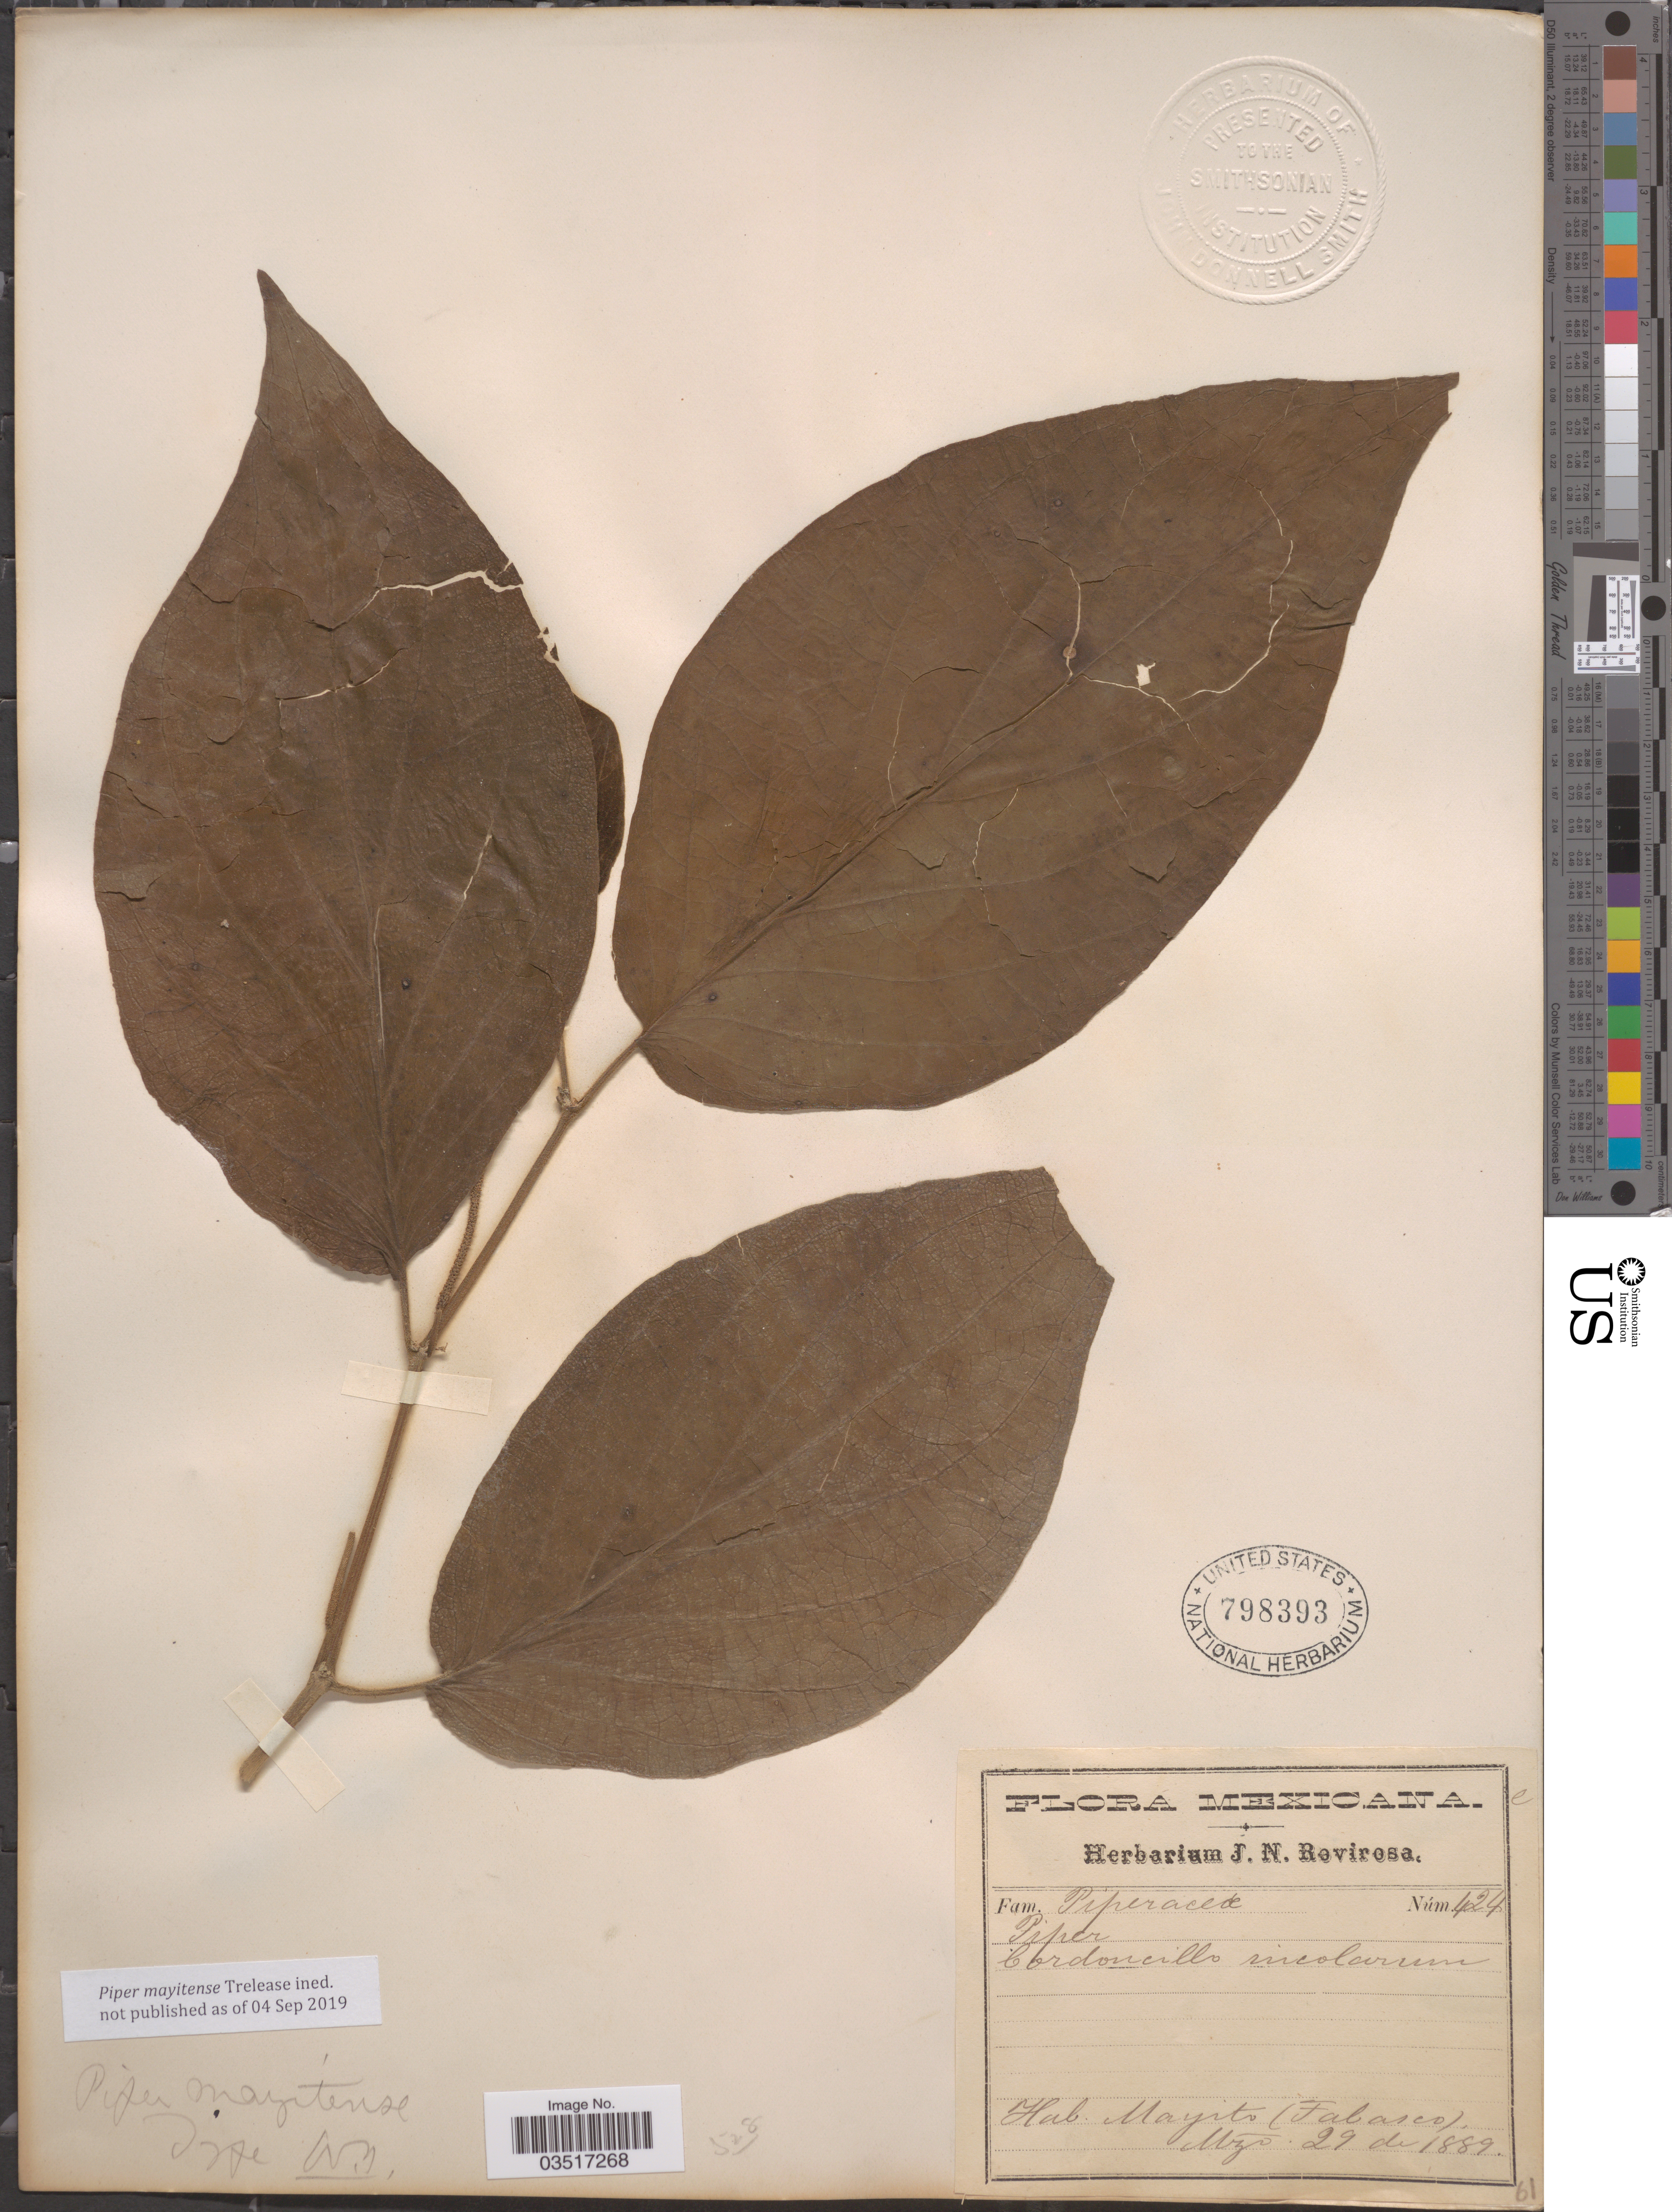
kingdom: Plantae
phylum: Tracheophyta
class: Magnoliopsida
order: Piperales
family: Piperaceae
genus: Piper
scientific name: Piper sp.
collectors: ex herb. J. N. Rovirosa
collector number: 424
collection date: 1889-03-29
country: Mexico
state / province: Tabasco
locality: Mayito (Fabasco).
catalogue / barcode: US 798393